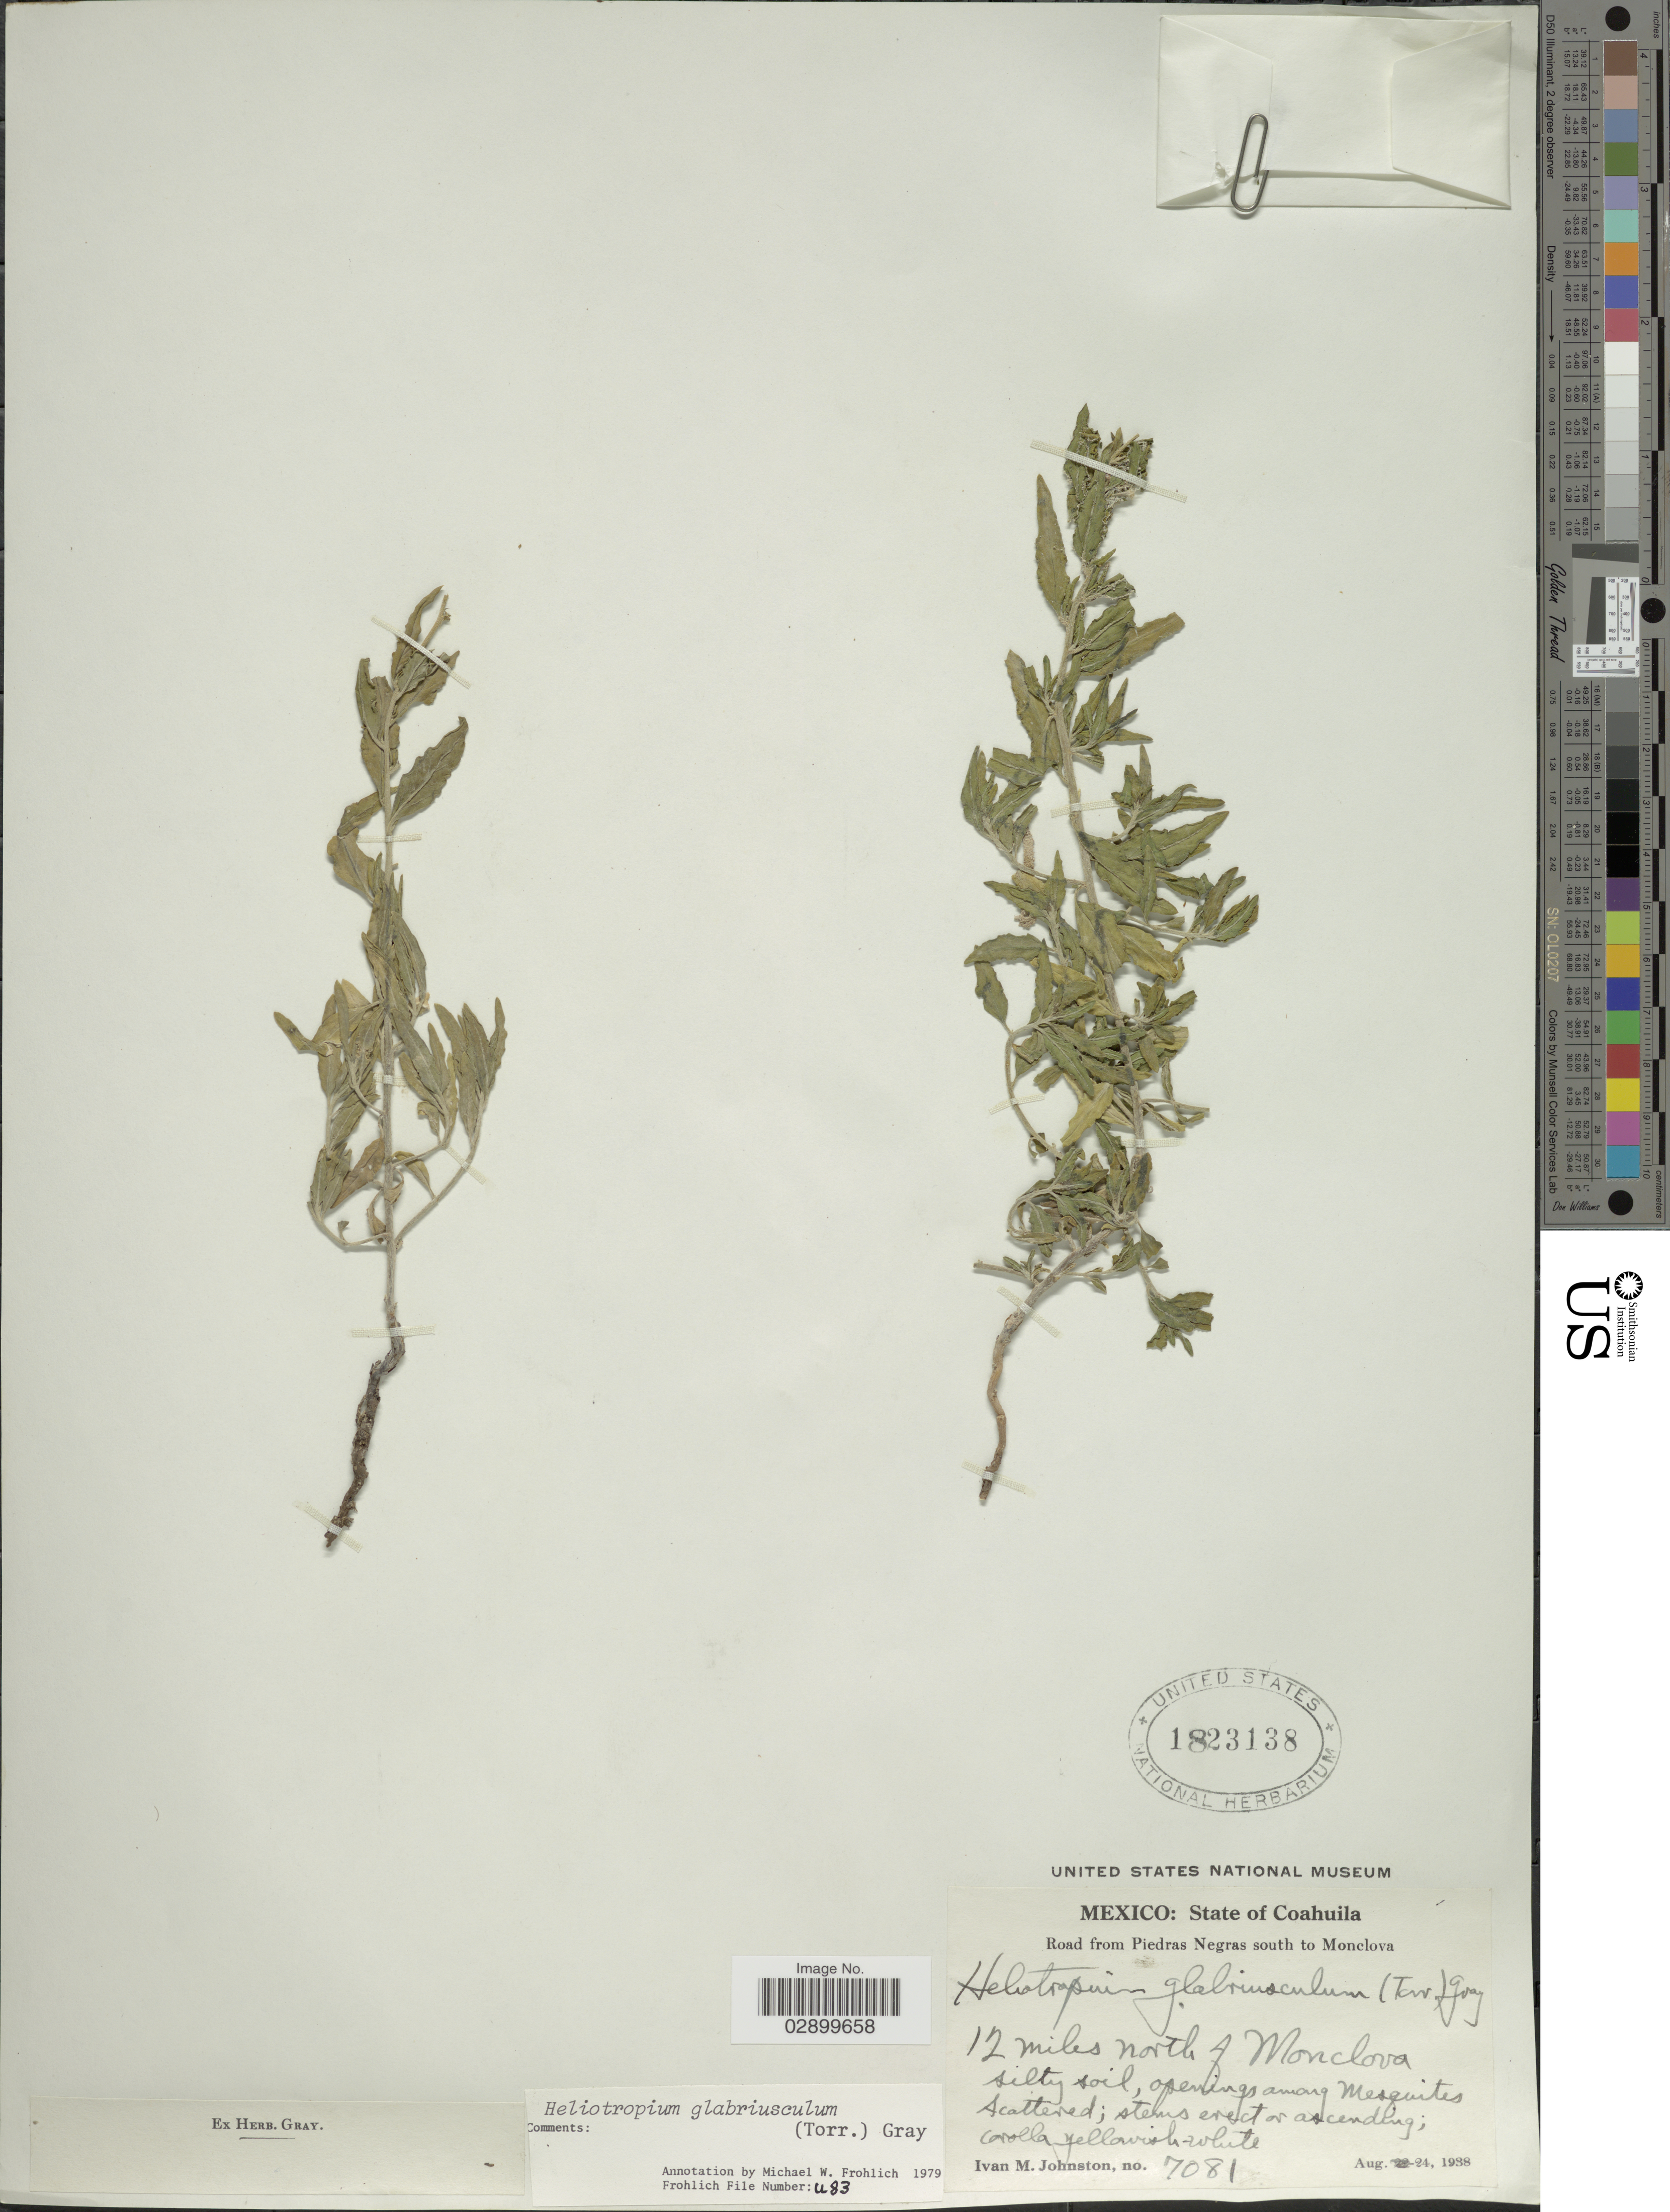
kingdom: Plantae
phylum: Tracheophyta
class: Magnoliopsida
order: Boraginales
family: Heliotropiaceae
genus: Heliotropium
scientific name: Heliotropium glabriusculum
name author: (Torr.) A. Gray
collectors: I.M. Johnston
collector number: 7081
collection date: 1938-08-24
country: Mexico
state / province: Coahuila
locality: Road from Piedras Negras south to Monclova, 12 miles north of Monclova.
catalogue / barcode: US 1823138